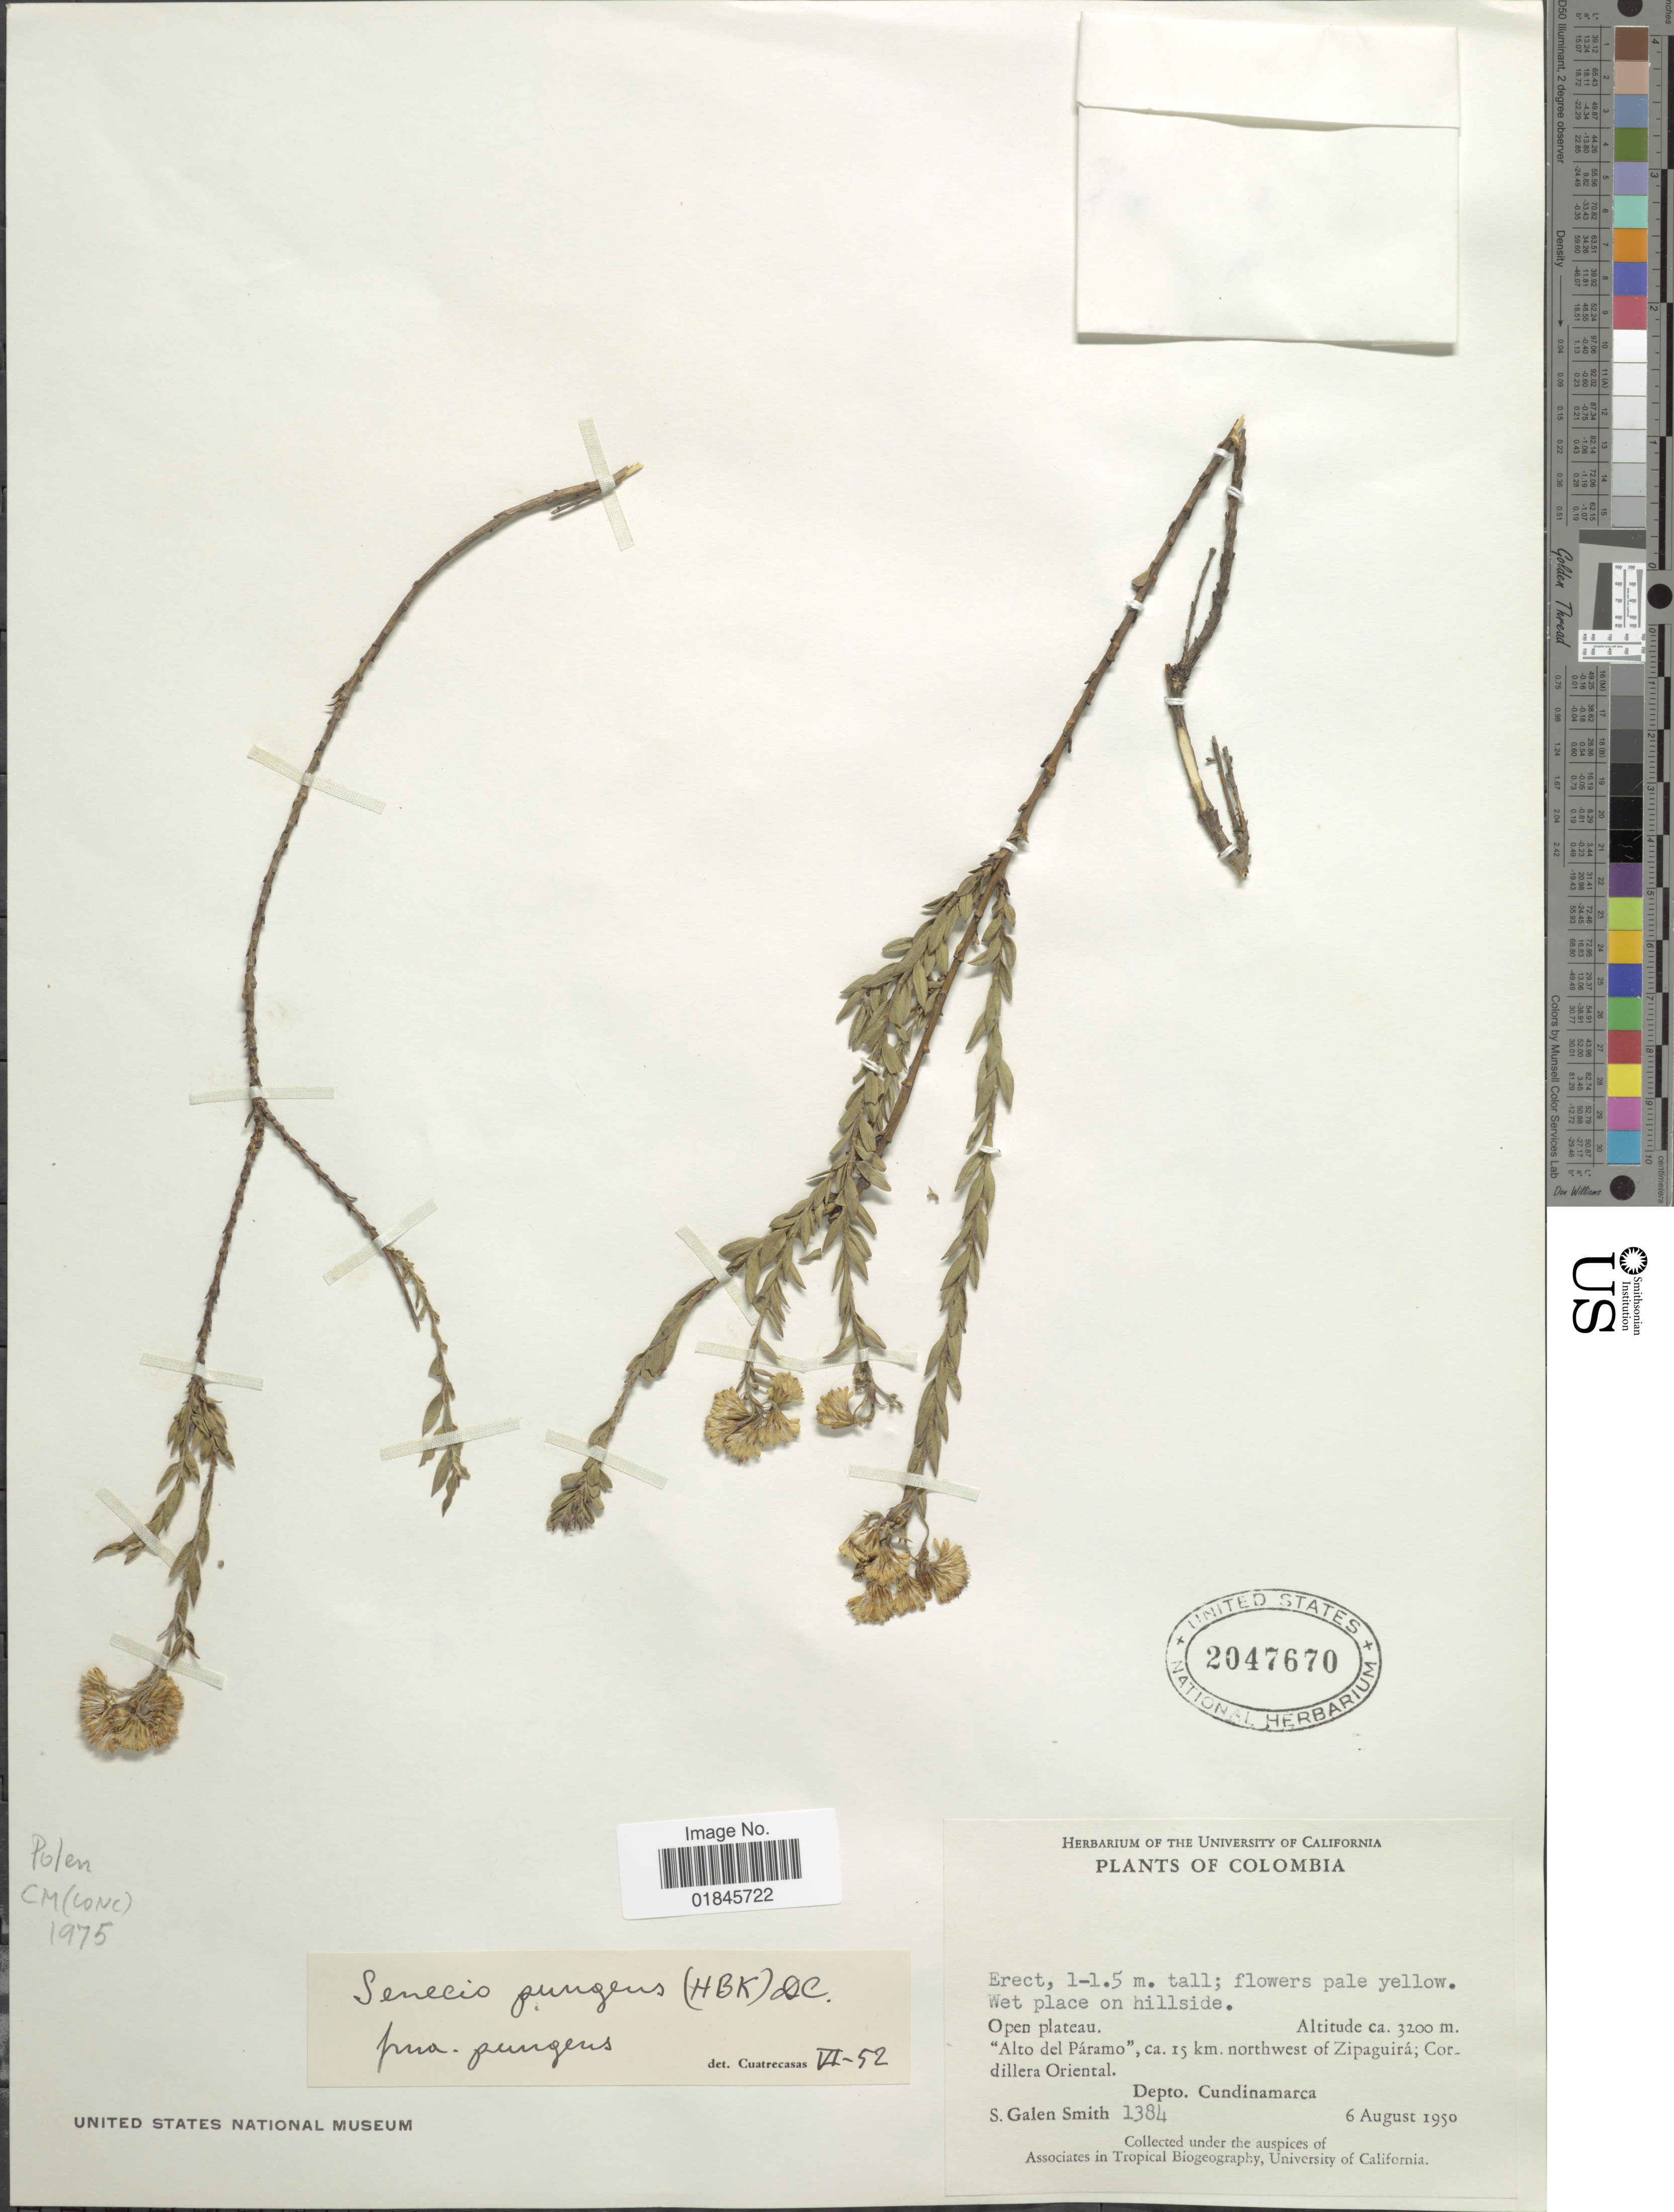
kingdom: Plantae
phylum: Tracheophyta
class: Magnoliopsida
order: Asterales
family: Asteraceae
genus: Pentacalia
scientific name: Pentacalia pulchella var. pungens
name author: (Kunth) Cuatrec.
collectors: S. G. Smith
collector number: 1384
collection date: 1950-08-06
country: Colombia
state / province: Cundinamarca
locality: Open plateau. "Alto del Páramo", ca. 15 km. northwest of Zipaguirá; Cordillera Oriental. Depto. Cundinamarca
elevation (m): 3200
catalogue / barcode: US 2047670